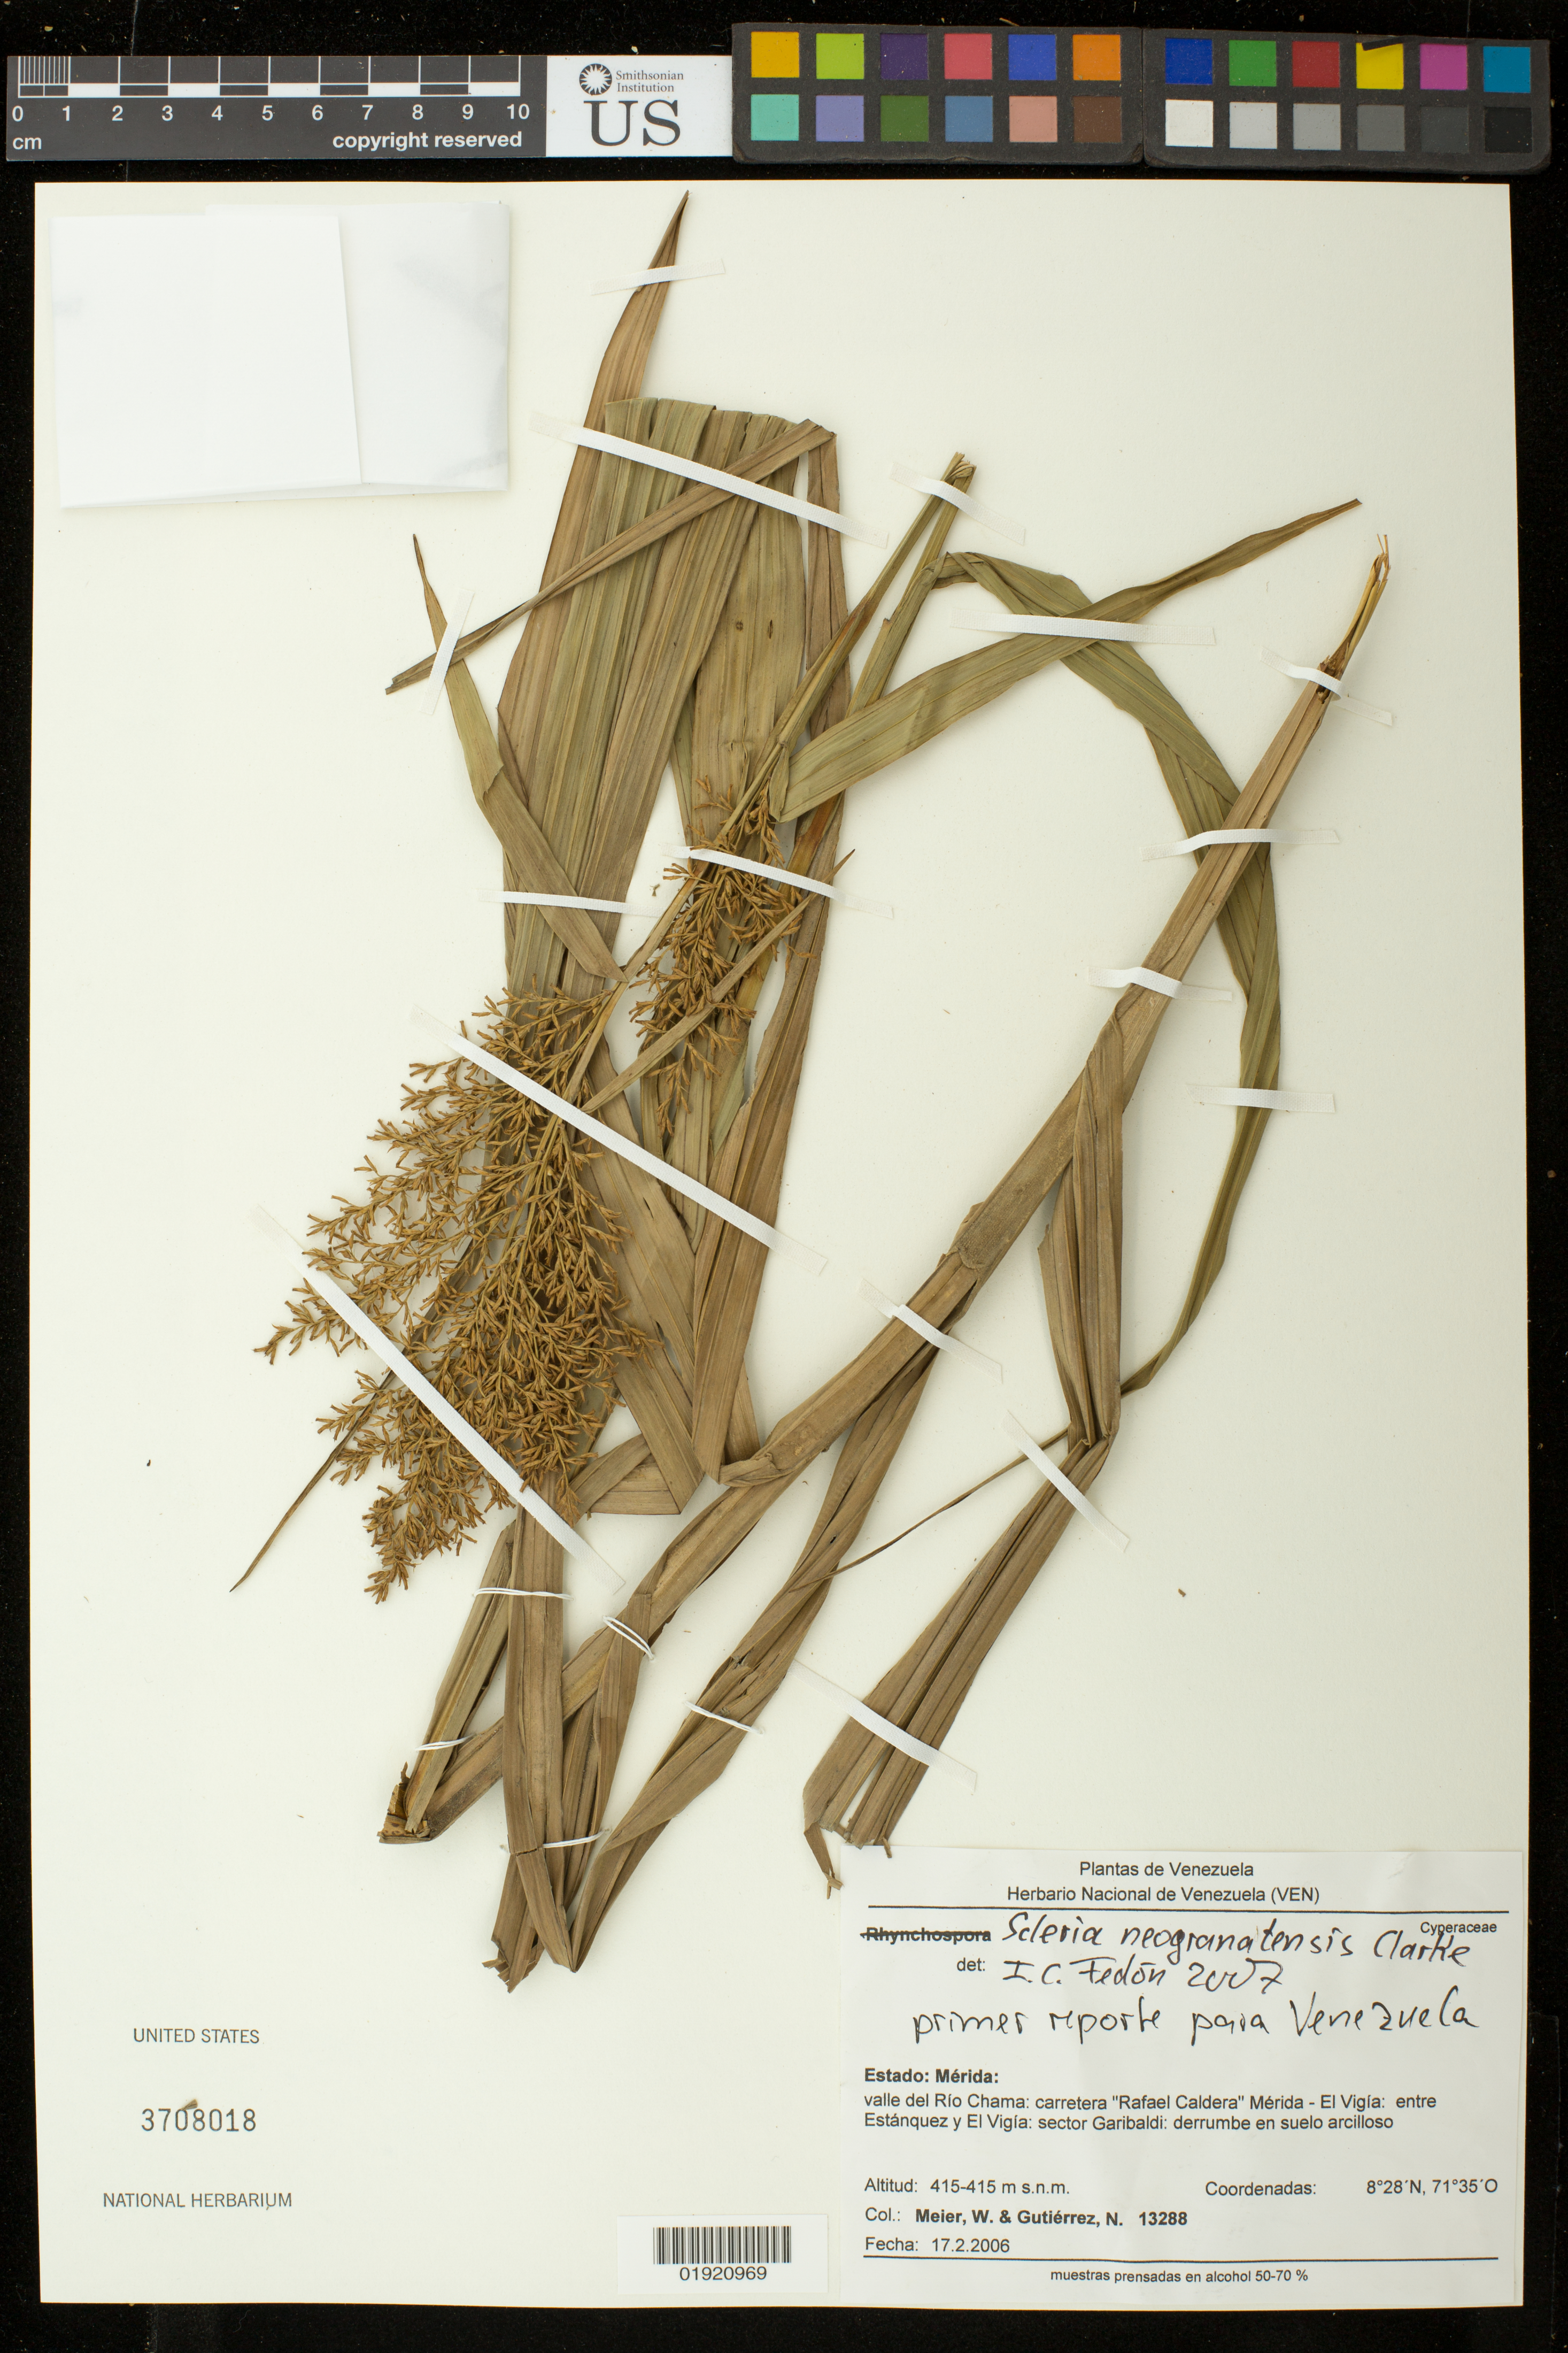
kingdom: Plantae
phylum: Tracheophyta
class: Liliopsida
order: Poales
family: Cyperaceae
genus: Scleria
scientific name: Scleria neogranatensis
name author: C.B. Clarke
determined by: Fedon, I. C.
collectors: W. Meier & N. Gutierrez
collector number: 13288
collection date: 2006-02-17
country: Venezuela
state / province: Mérida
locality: Estado: Merida: valle del Rio Chama: carretera "Rafael Caldera" Merida- El Vigia: entre Estanquez y El Vigia: sector Garibaldi.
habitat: Derrumbe en suelo arcilloso.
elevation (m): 415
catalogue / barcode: US 3708018